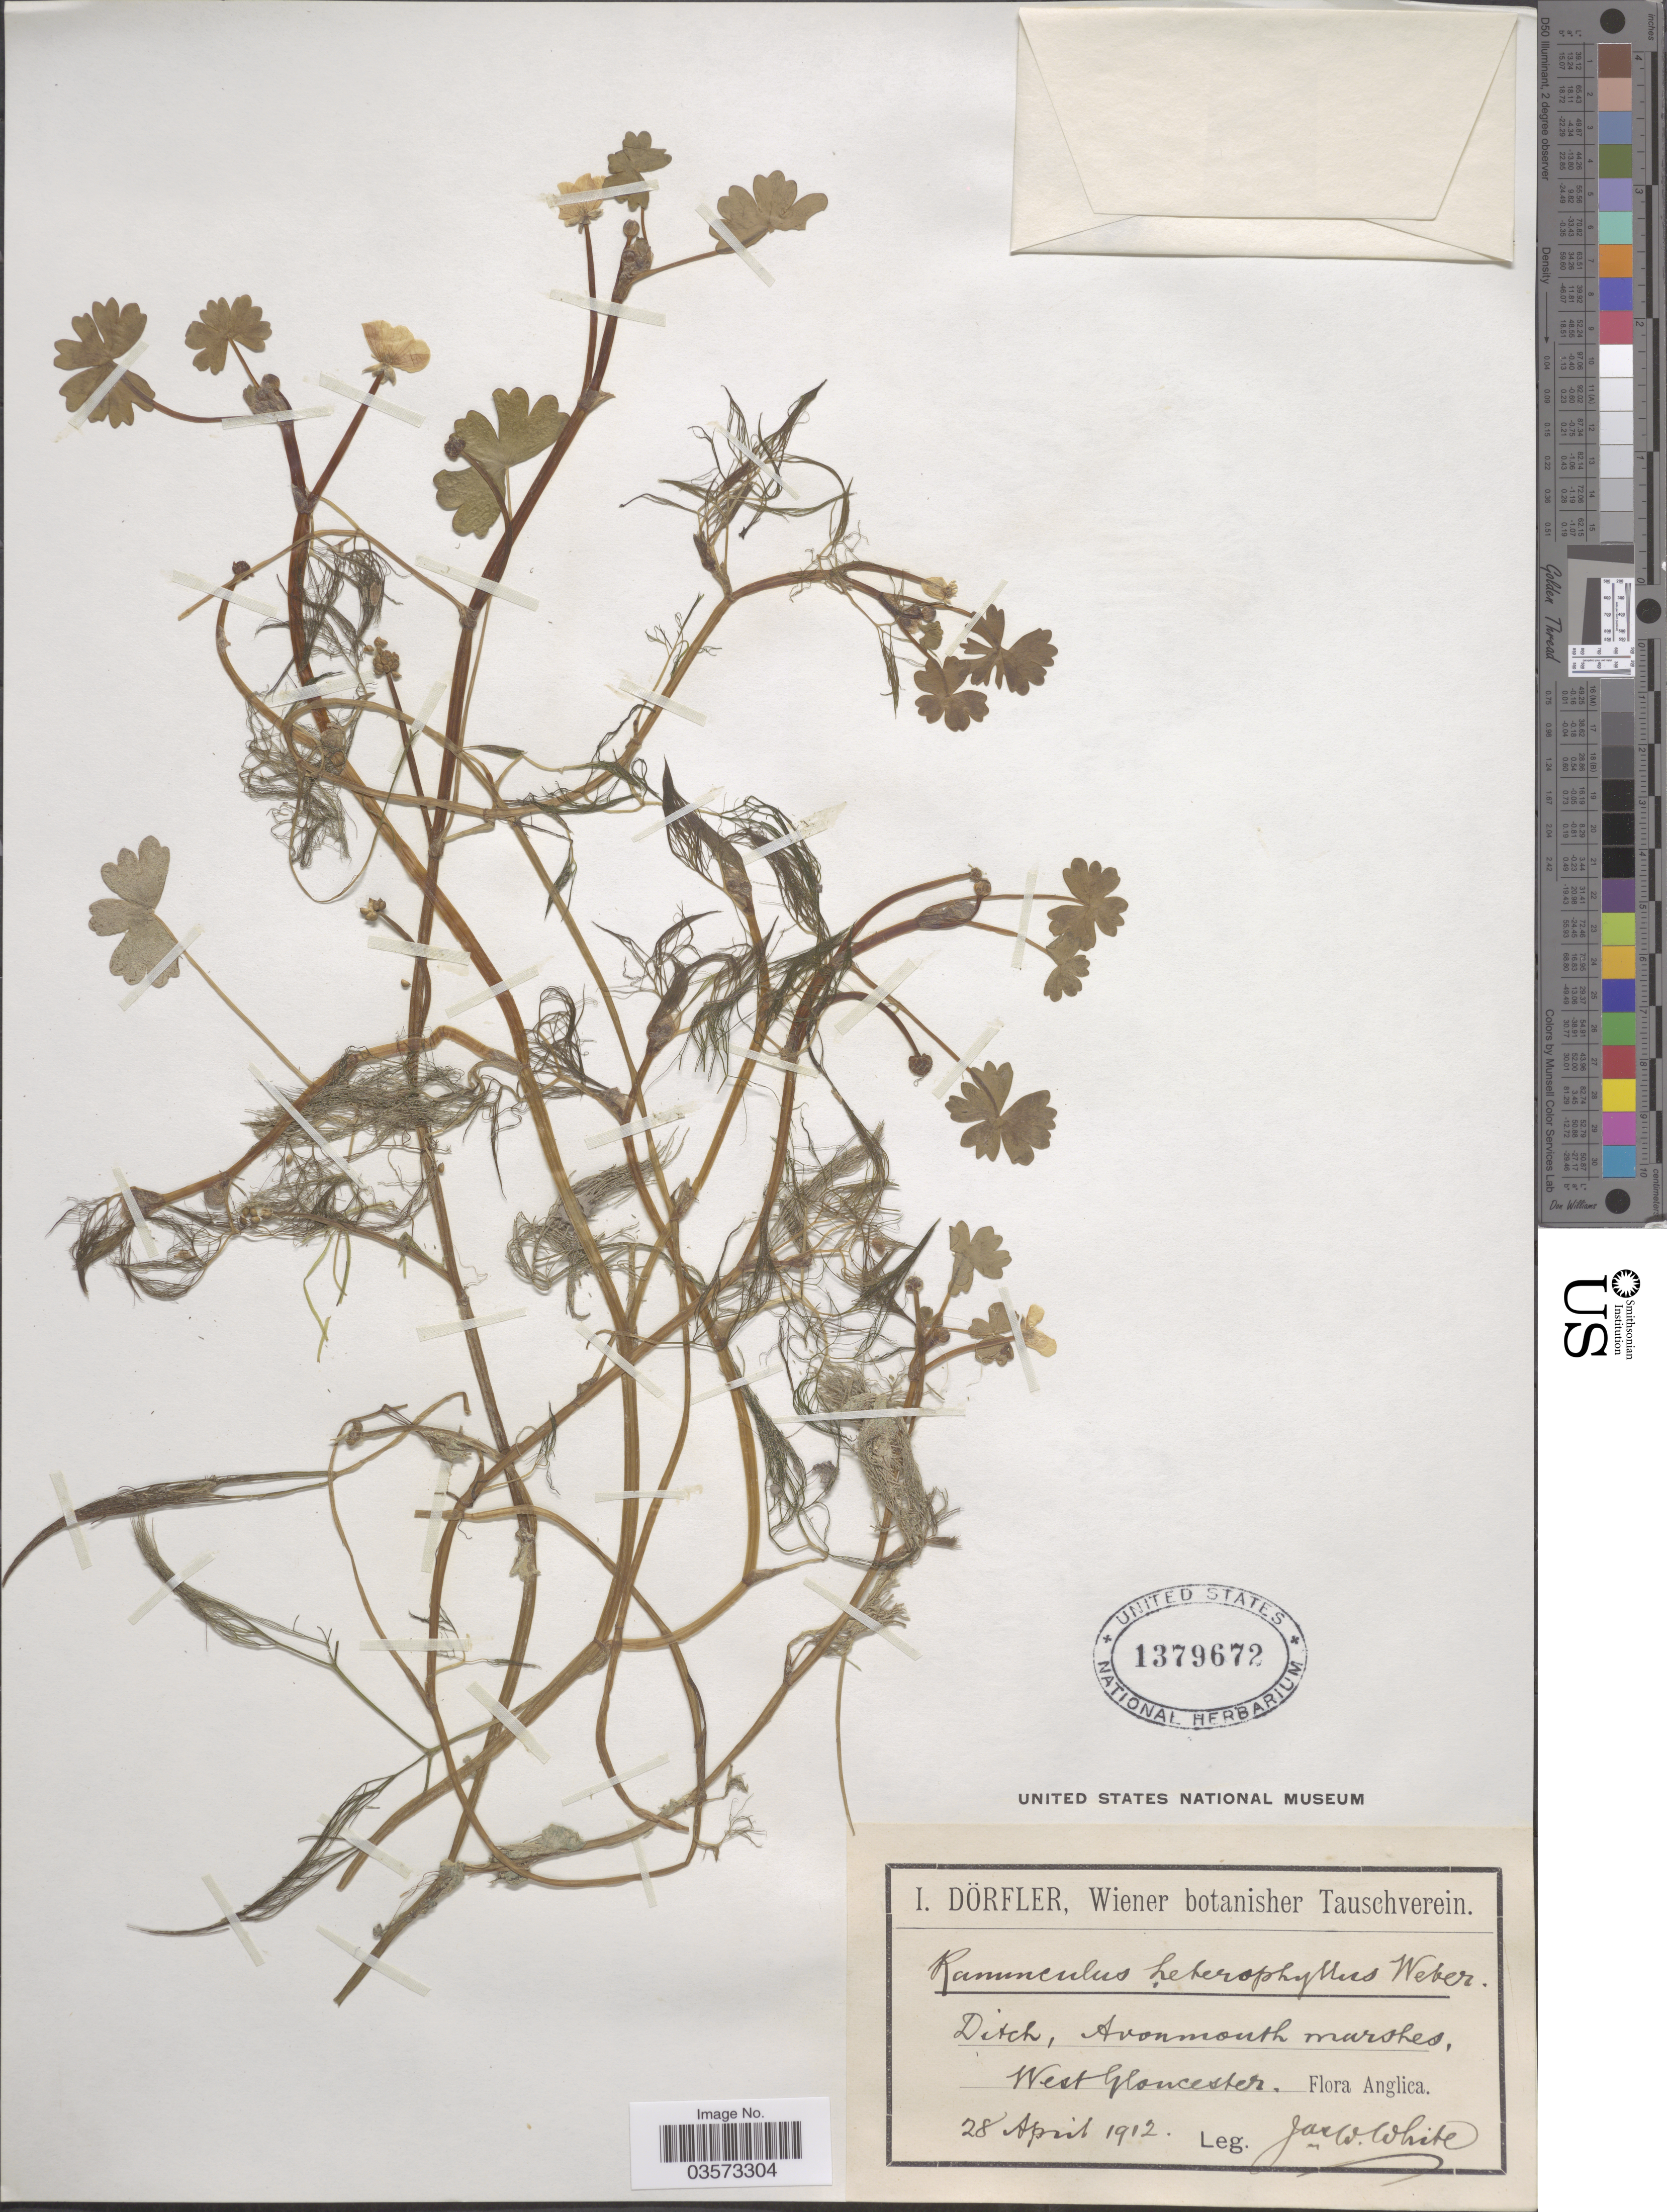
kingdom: Plantae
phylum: Tracheophyta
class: Magnoliopsida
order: Ranunculales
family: Ranunculaceae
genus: Ranunculus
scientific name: Ranunculus aquatilis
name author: L.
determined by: Strong, Mark T., (BOT), Smithsonian Institution - National Museum of Natural History (UNITED STATES)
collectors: J. W. White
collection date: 1912-04-28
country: United Kingdom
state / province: England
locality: Ditch, avonmouth marshes, West Gloucester. Anglica.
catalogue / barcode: US 1379672